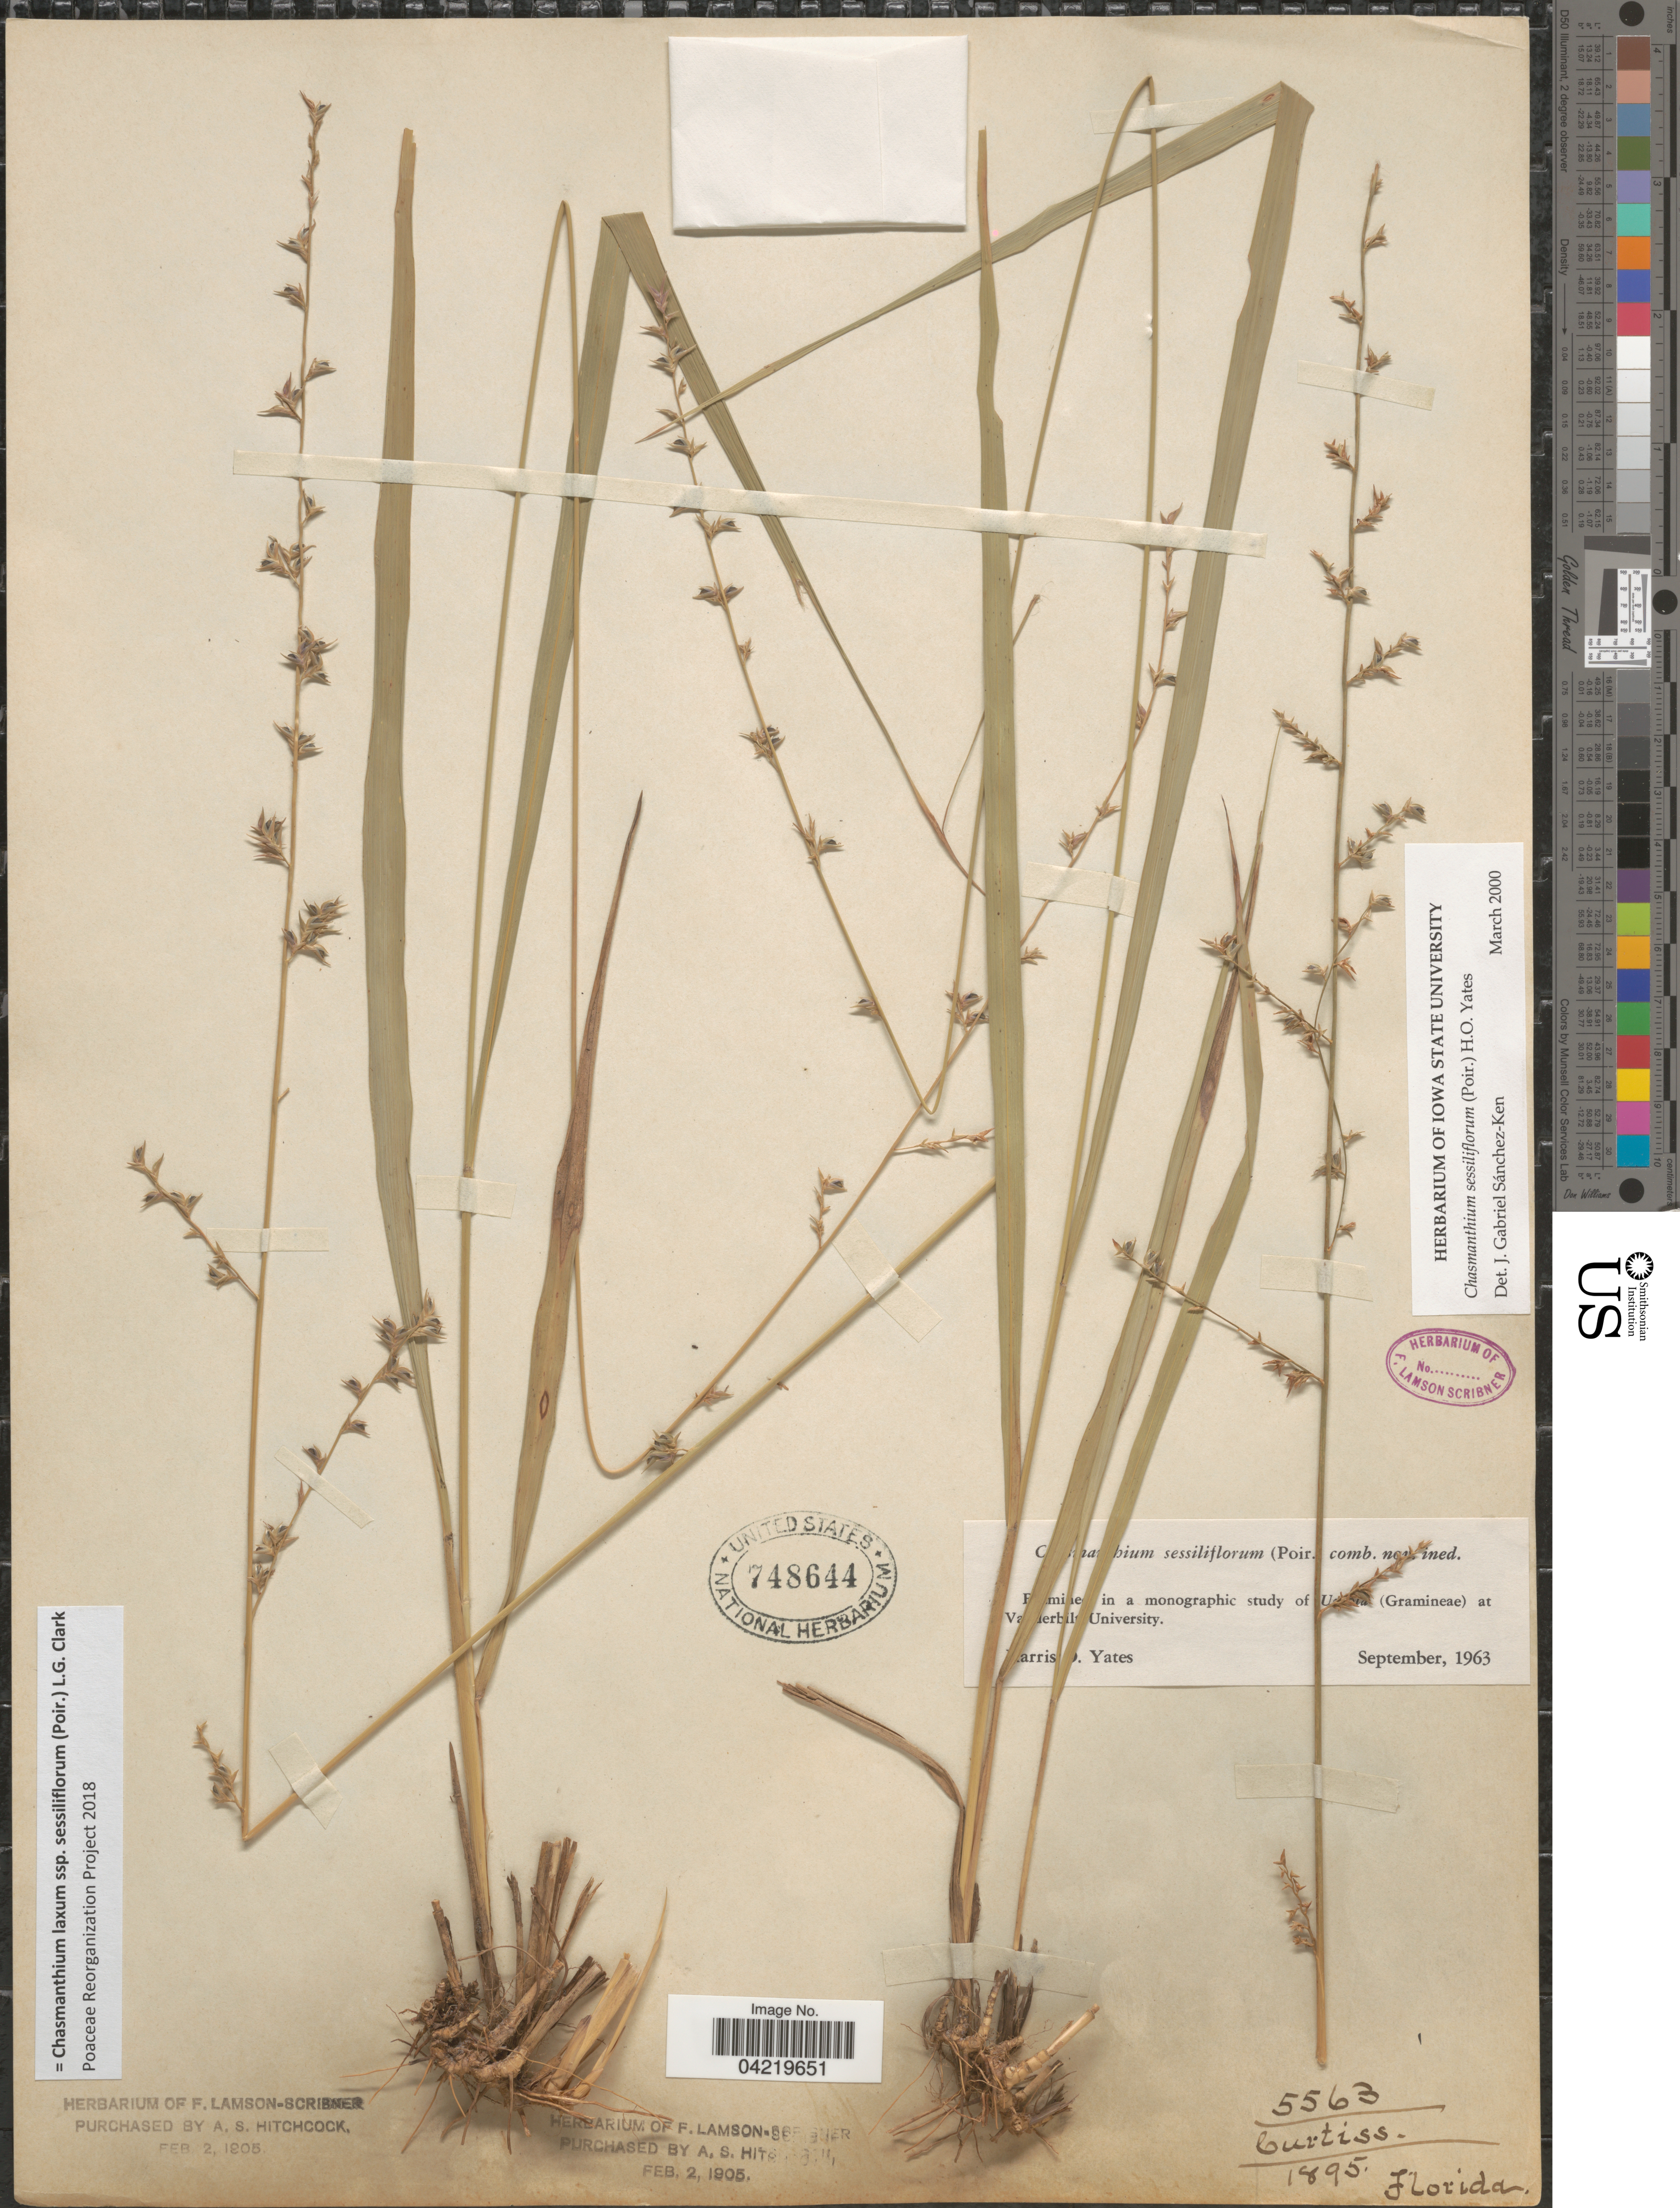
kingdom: Plantae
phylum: Tracheophyta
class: Liliopsida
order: Poales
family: Poaceae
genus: Chasmanthium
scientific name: Chasmanthium laxum subsp. sessiliflorum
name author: (L.) H.O. Yates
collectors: -. Curtiss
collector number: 5563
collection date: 1895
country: United States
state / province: Florida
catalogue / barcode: US 748644